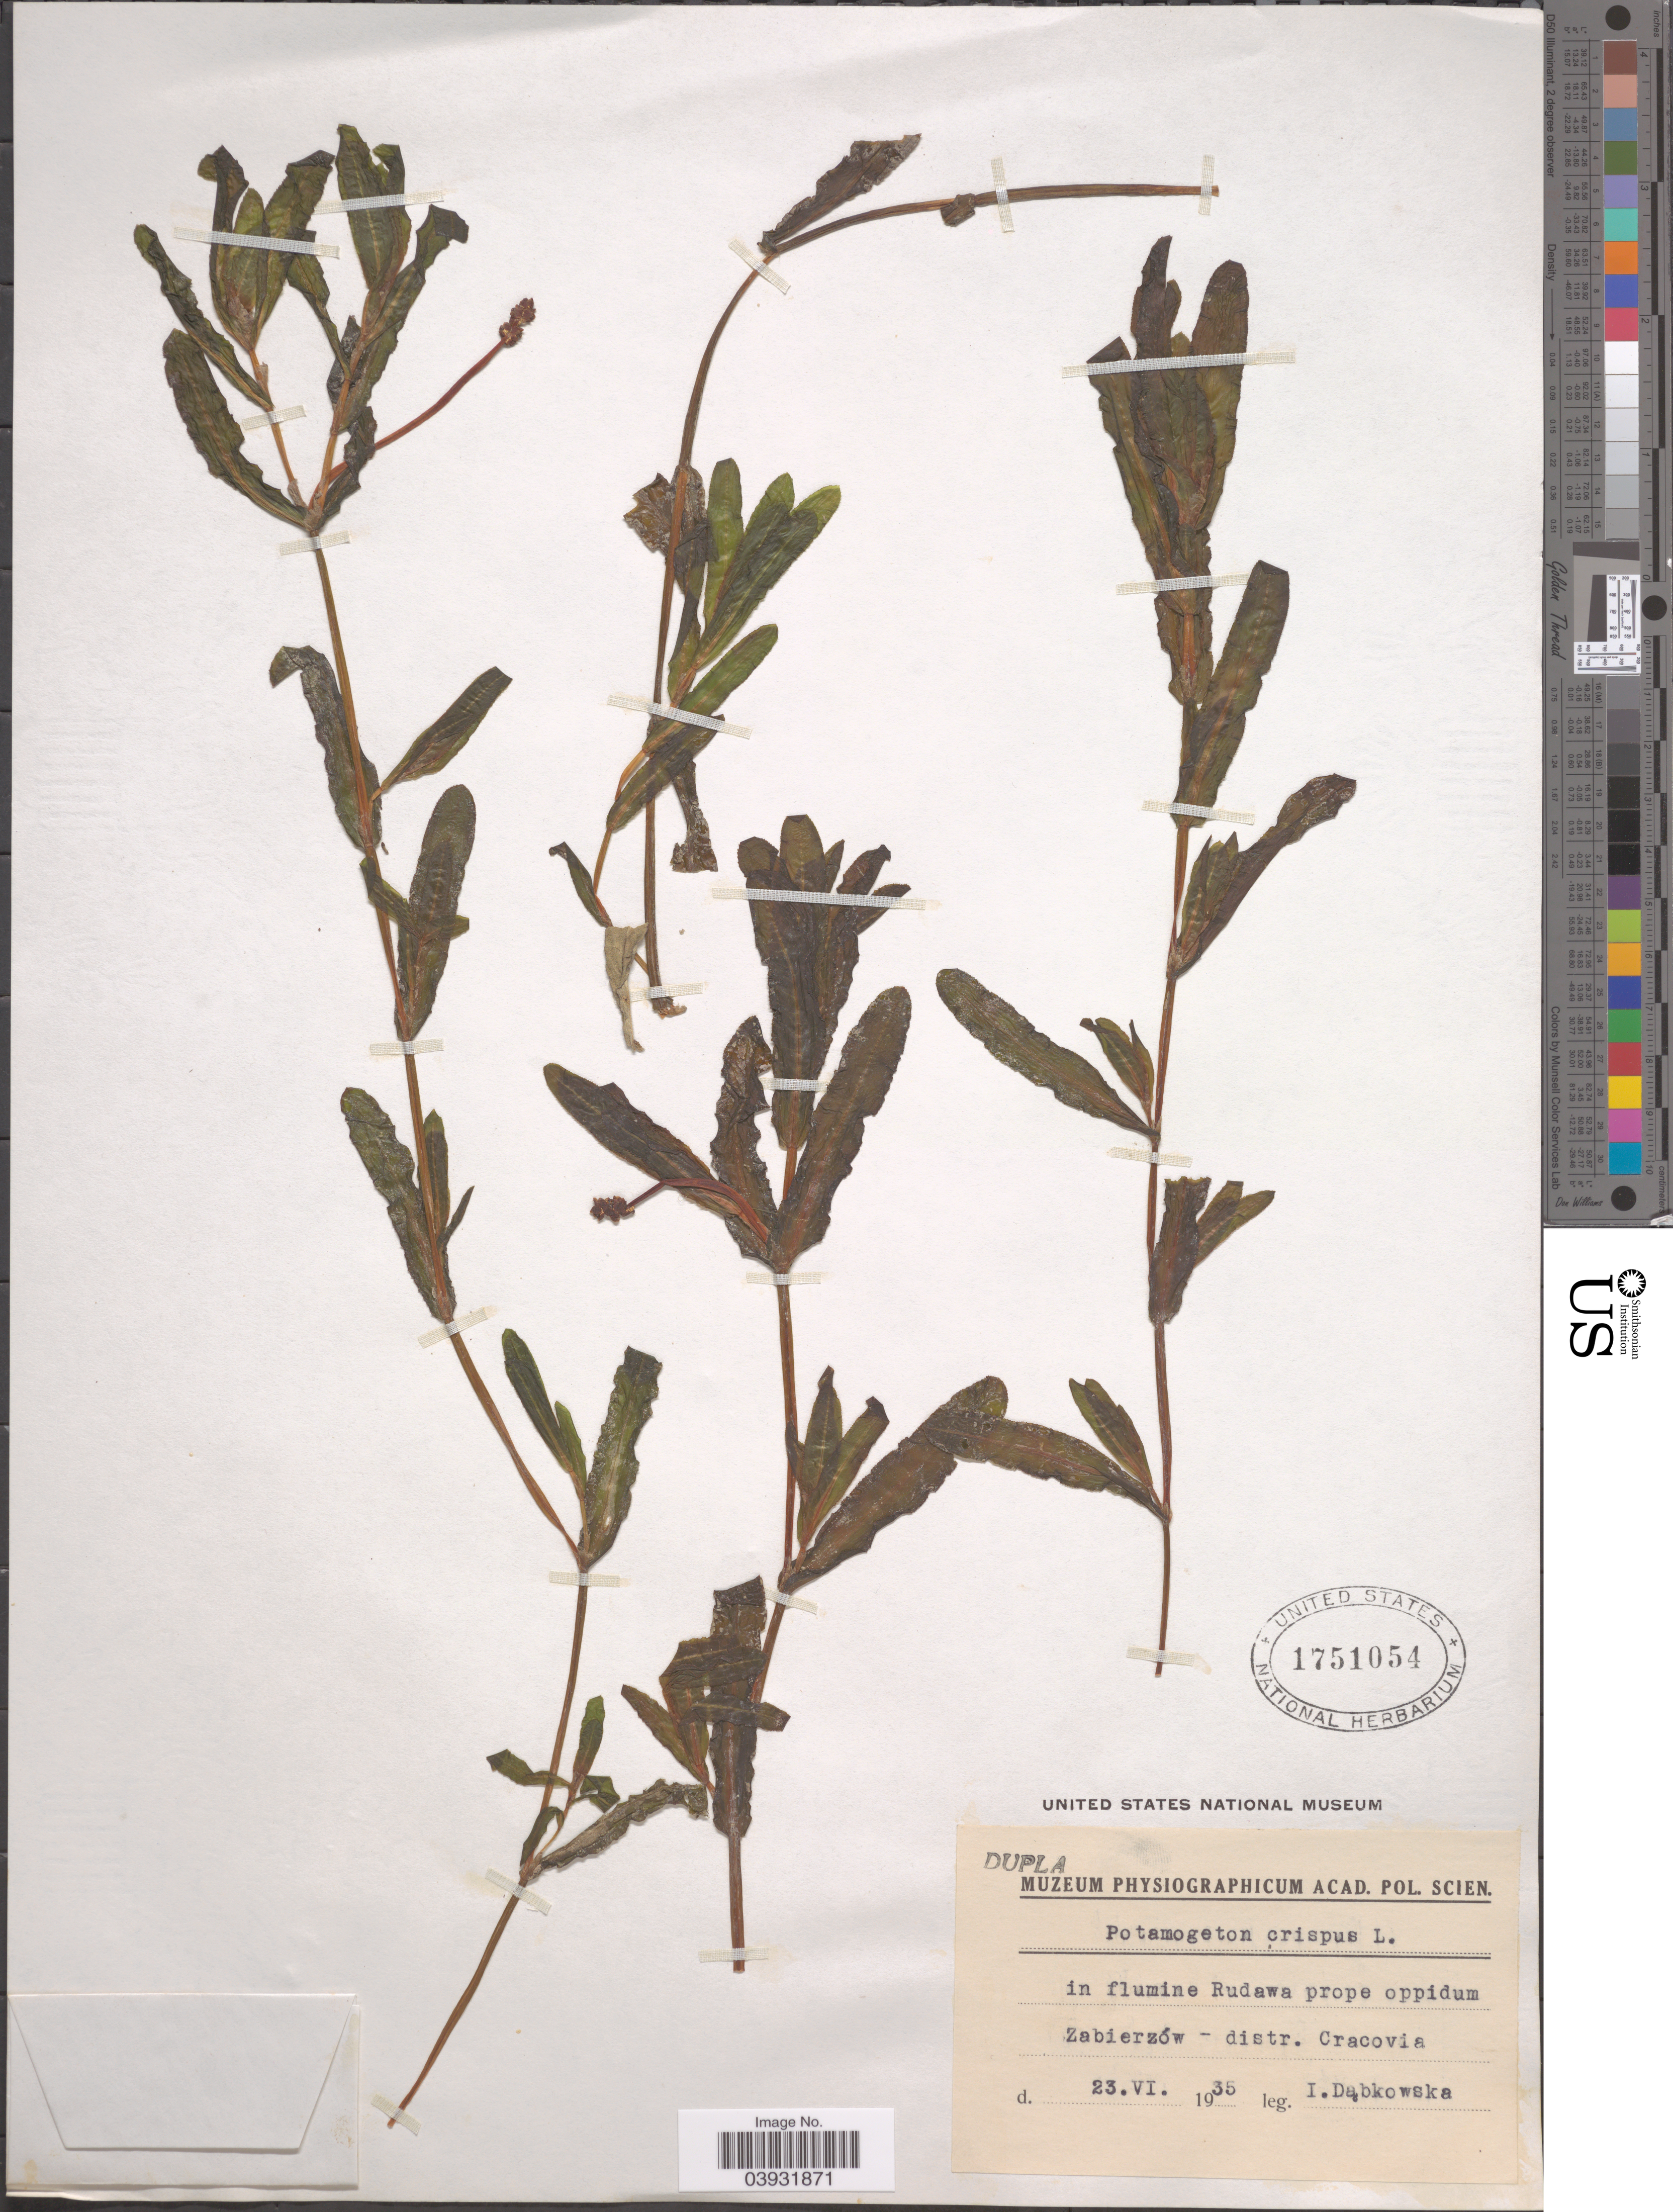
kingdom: Plantae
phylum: Tracheophyta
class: Liliopsida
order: Alismatales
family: Potamogetonaceae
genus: Potamogeton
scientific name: Potamogeton crispus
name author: L.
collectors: I. Dabkowska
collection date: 1935-06-23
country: Poland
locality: In flumine Rudawa prope oppidum Zabierzów - distr. Cracovia.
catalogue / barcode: US 1751054